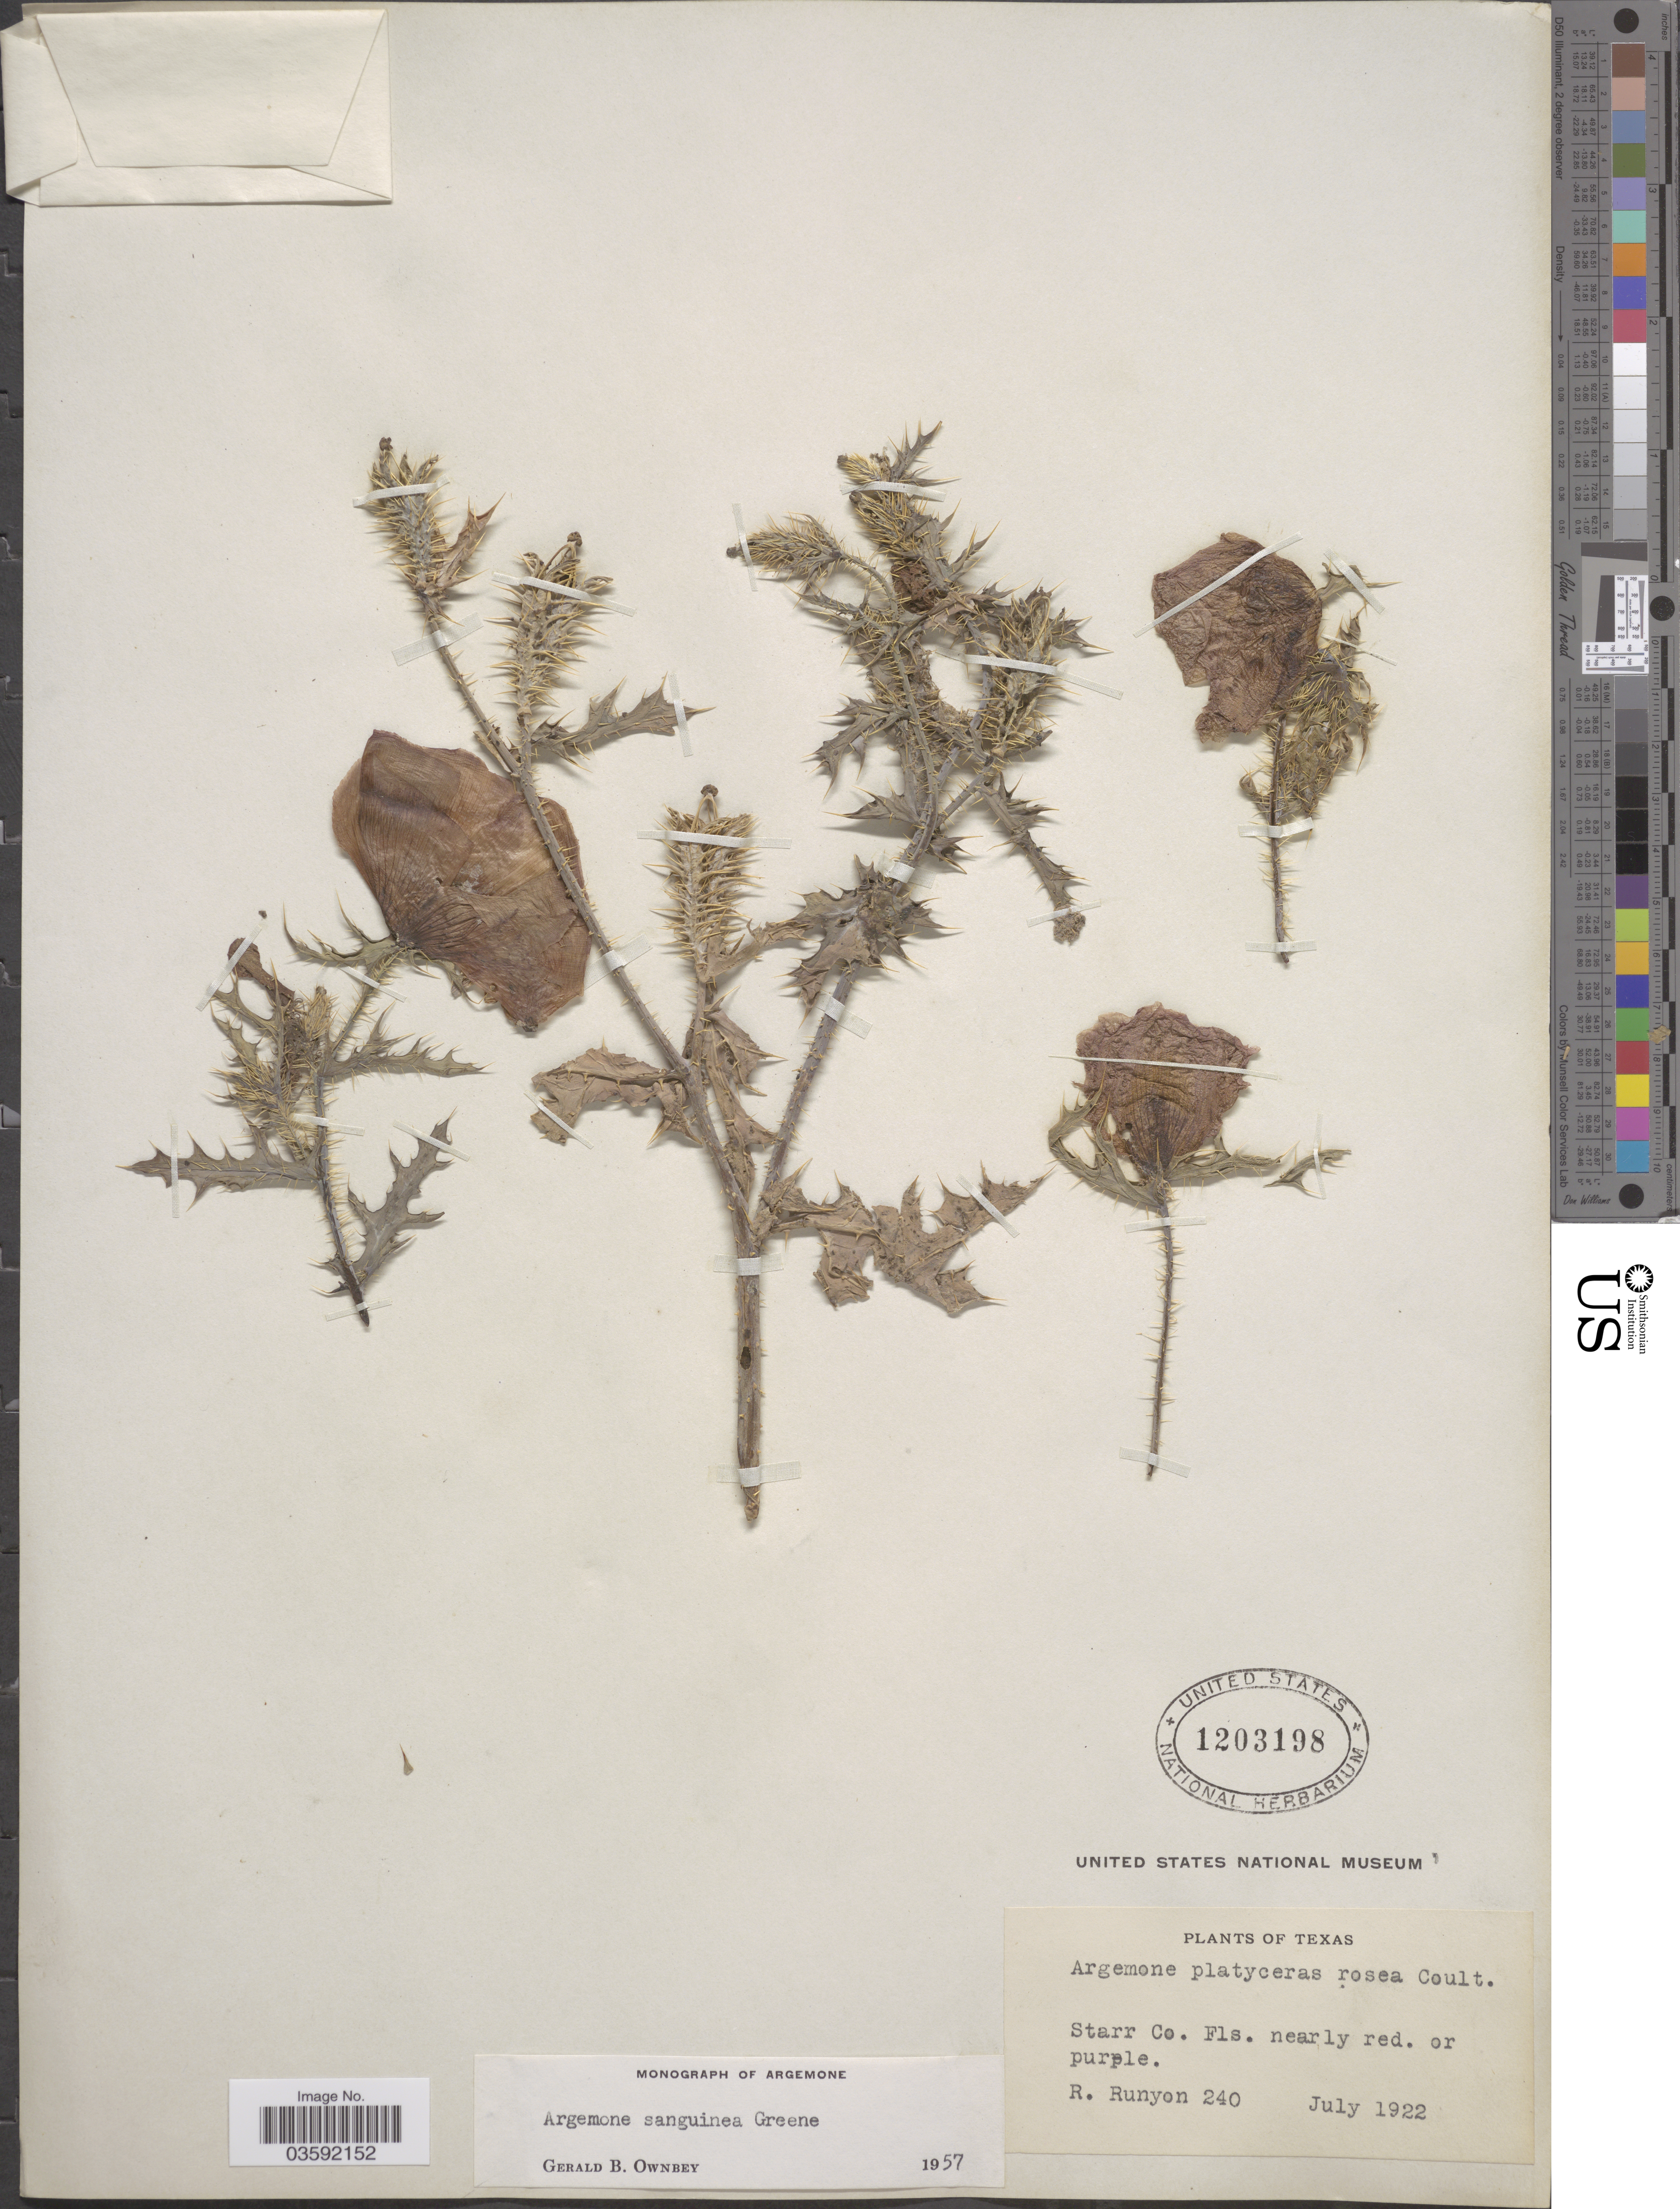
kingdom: Plantae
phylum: Tracheophyta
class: Magnoliopsida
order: Ranunculales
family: Papaveraceae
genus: Argemone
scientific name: Argemone sanguinea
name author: Greene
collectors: R. Runyon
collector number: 240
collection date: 1922-07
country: United States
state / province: Texas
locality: Starr Co.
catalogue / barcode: US 1203198